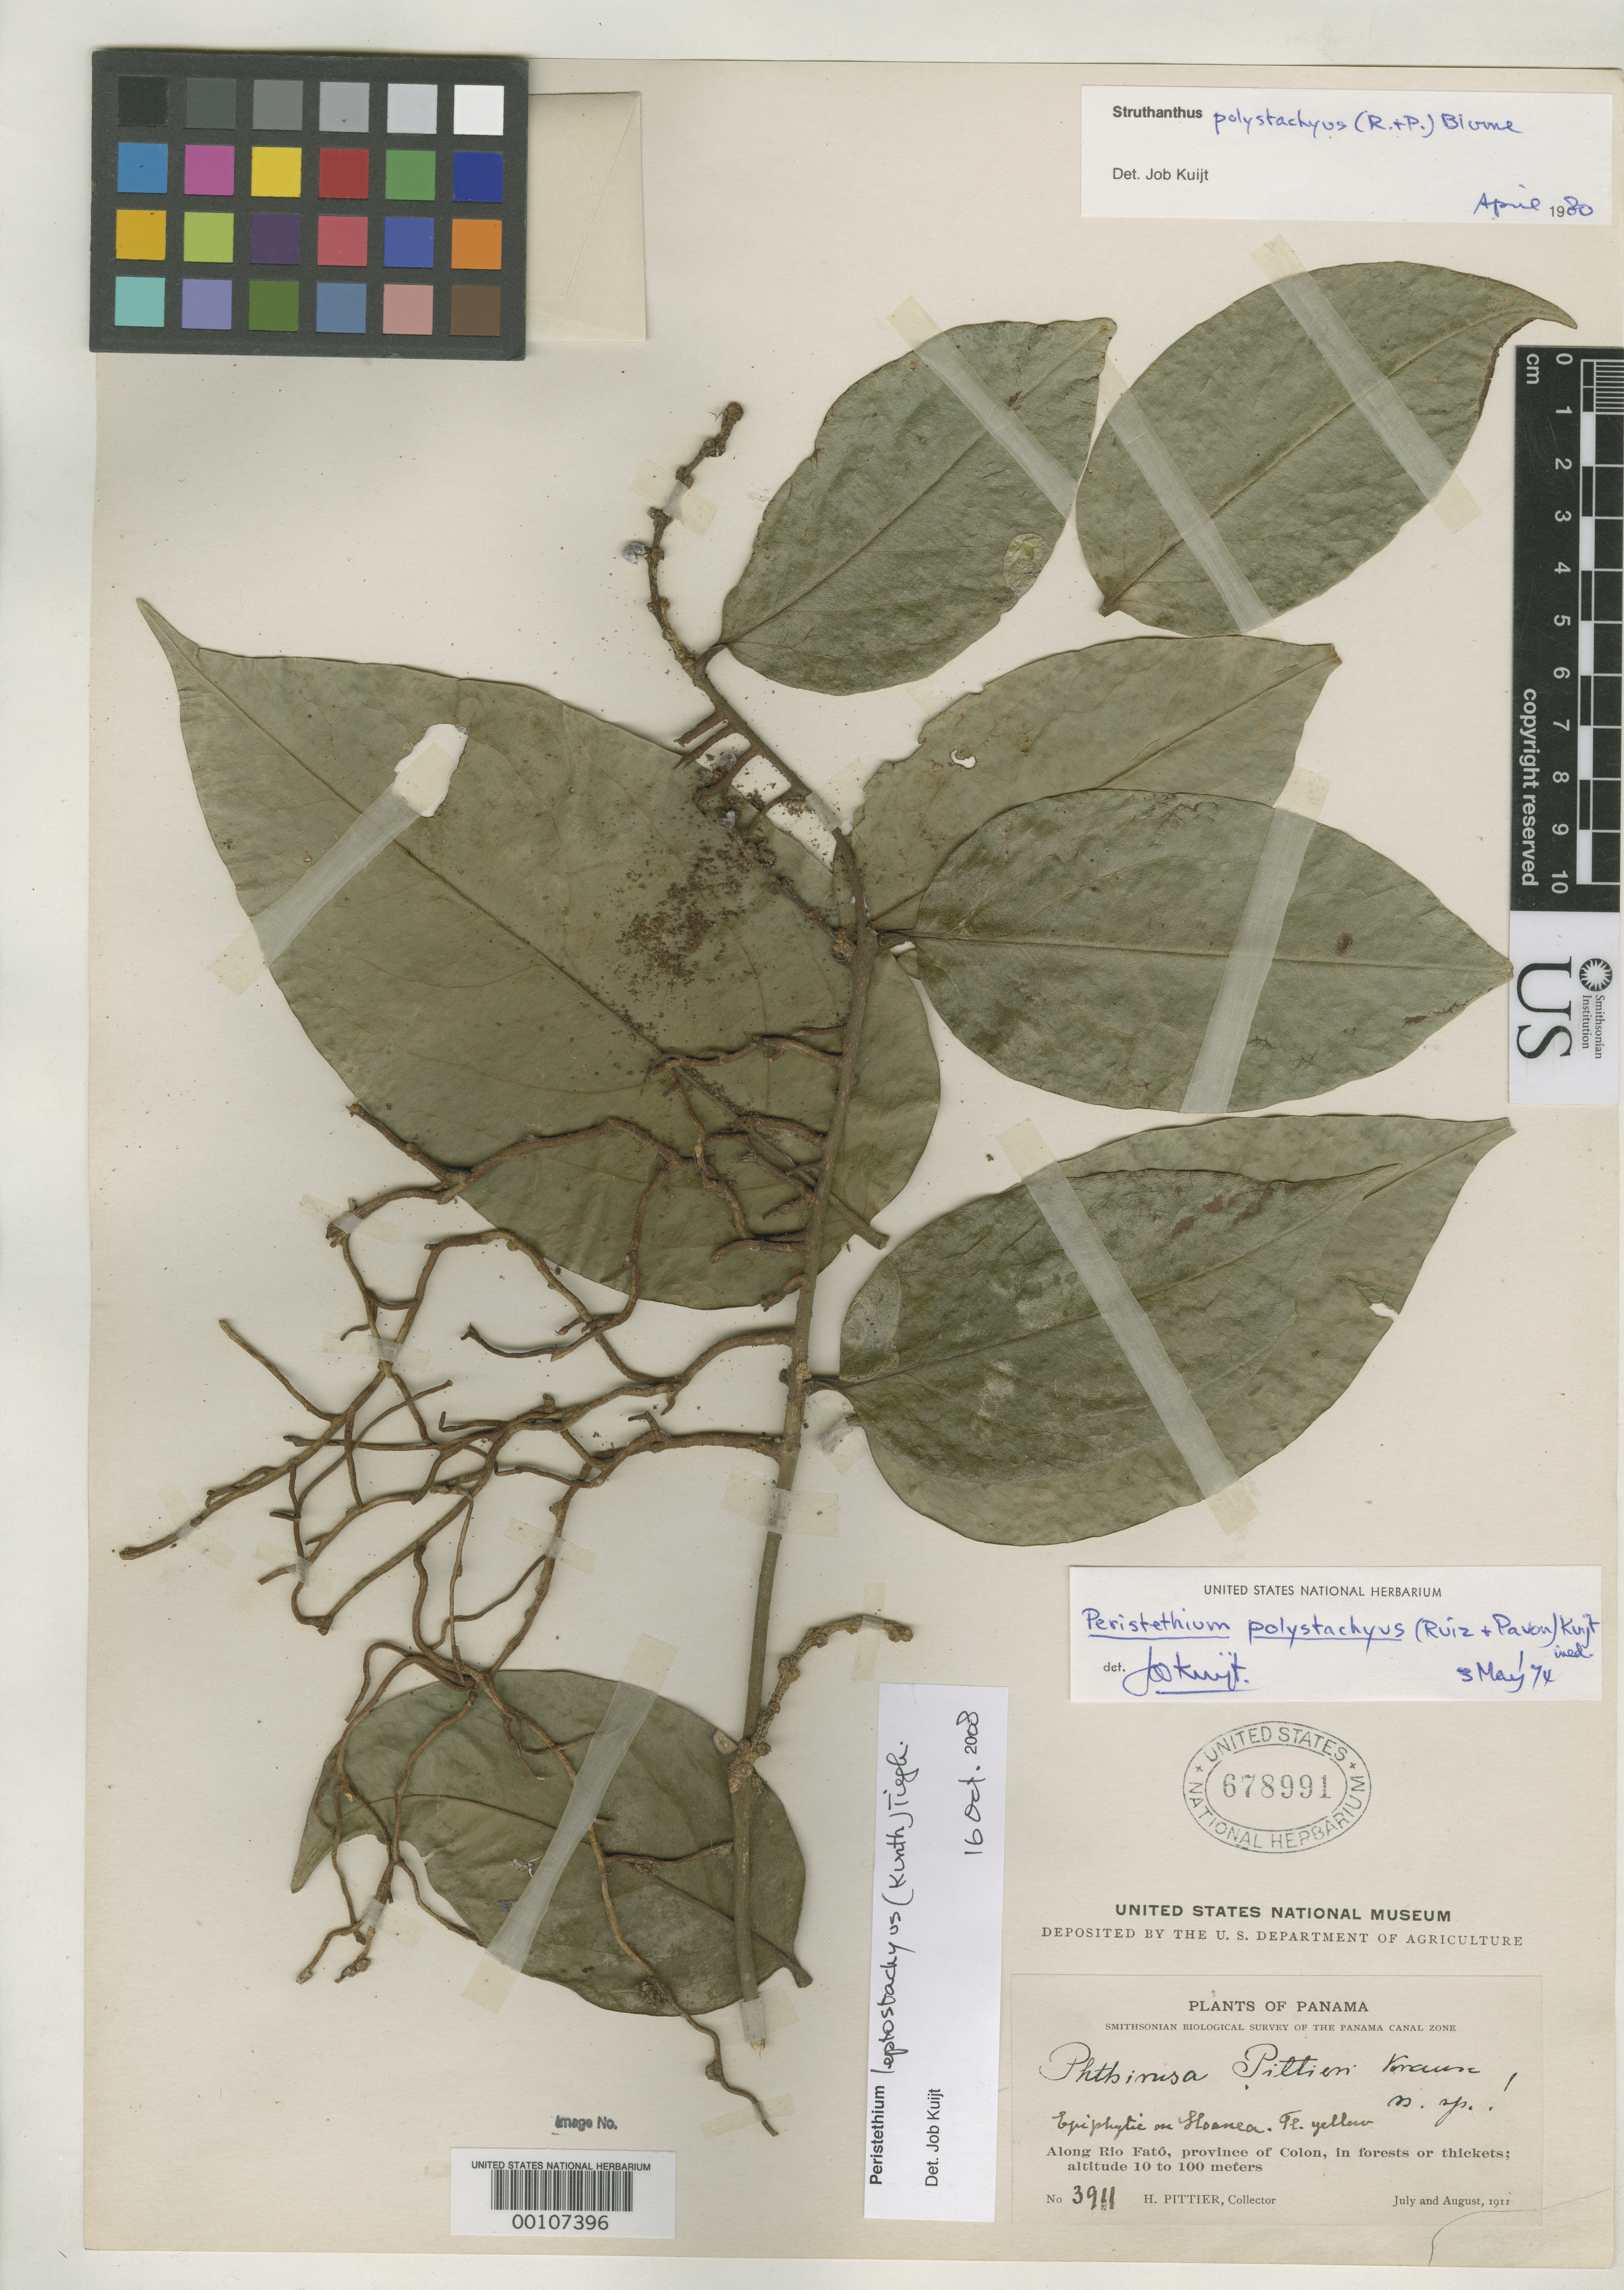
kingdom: Plantae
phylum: Tracheophyta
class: Magnoliopsida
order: Santalales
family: Loranthaceae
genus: Phthirusa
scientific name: Phthirusa pittieri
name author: K. Krause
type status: Isosyntype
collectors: H. F. Pittier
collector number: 3911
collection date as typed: Jul 1911 to -- Aug 1911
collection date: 1911-07/1911-08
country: Panama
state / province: Colón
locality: Rio Fato.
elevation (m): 10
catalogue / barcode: US 678991